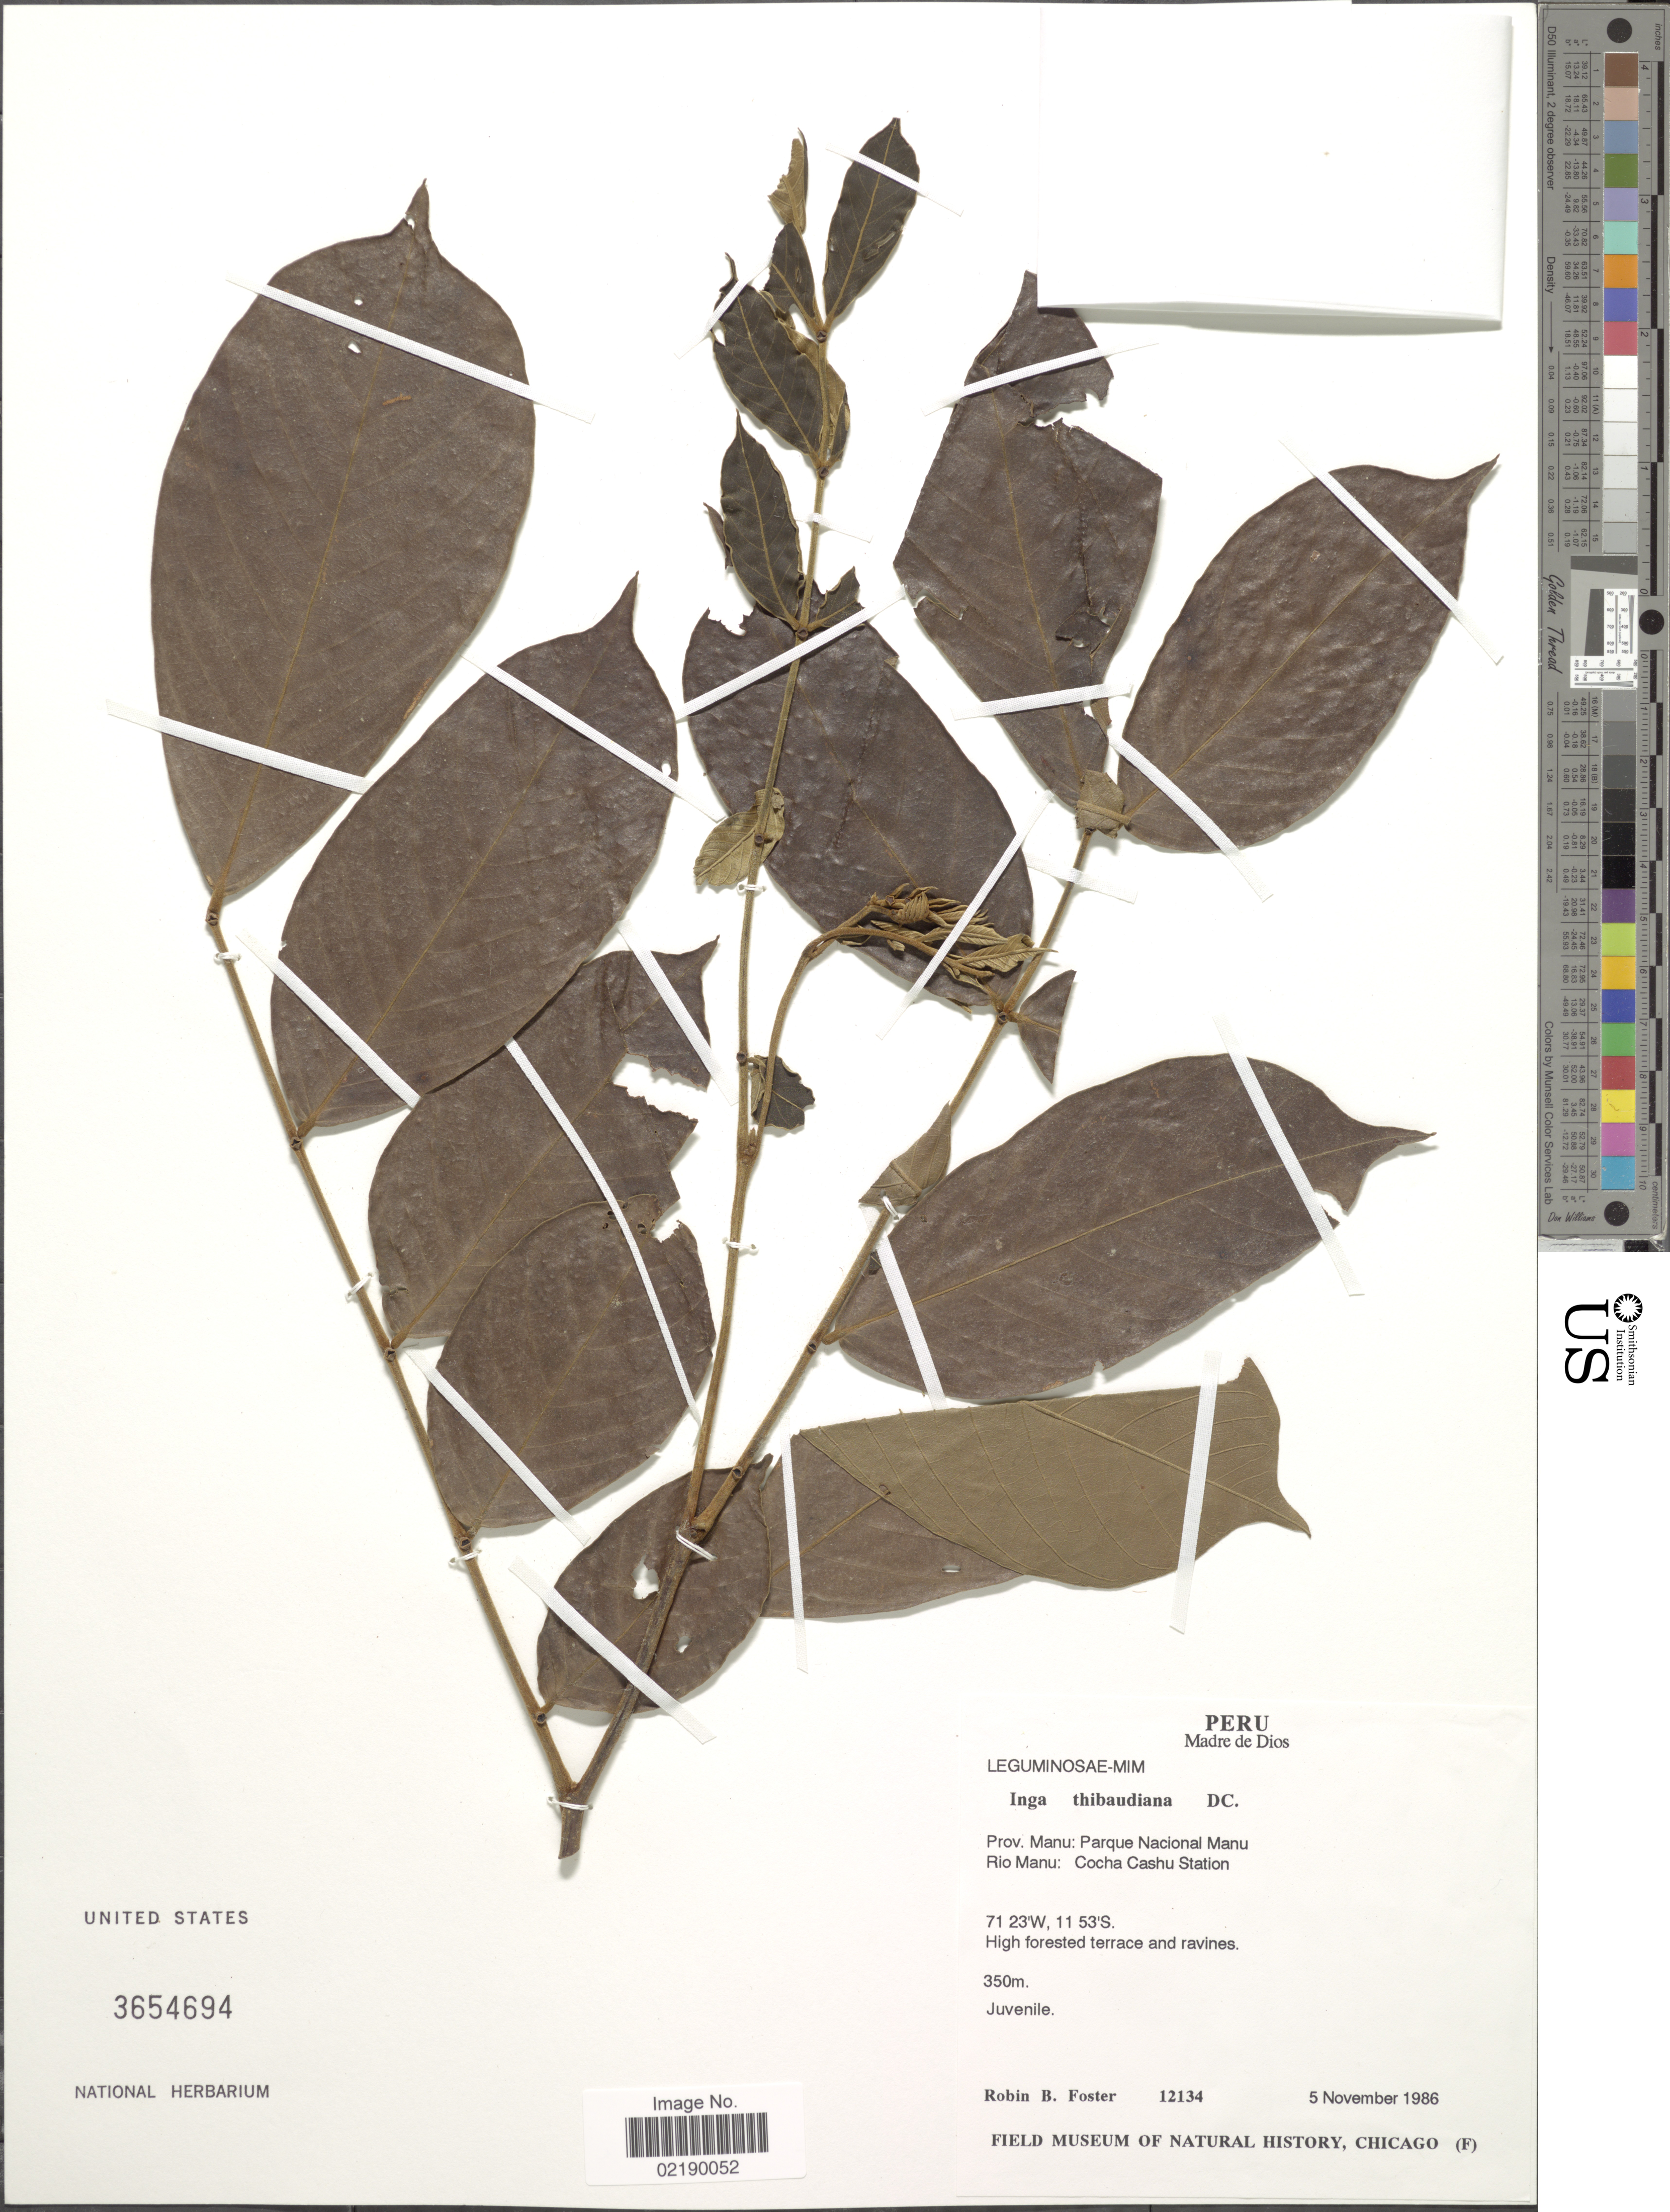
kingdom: Plantae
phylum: Tracheophyta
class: Magnoliopsida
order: Fabales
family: Fabaceae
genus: Inga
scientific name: Inga thibaudiana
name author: DC.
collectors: R. B. Foster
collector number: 12134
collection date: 1986-11-05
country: Peru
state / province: Madre de Dios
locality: Prov. Manu: Parque Nacional Manu, Rio Manu: Cocha Cashu Statiom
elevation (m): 350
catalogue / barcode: US 3654694